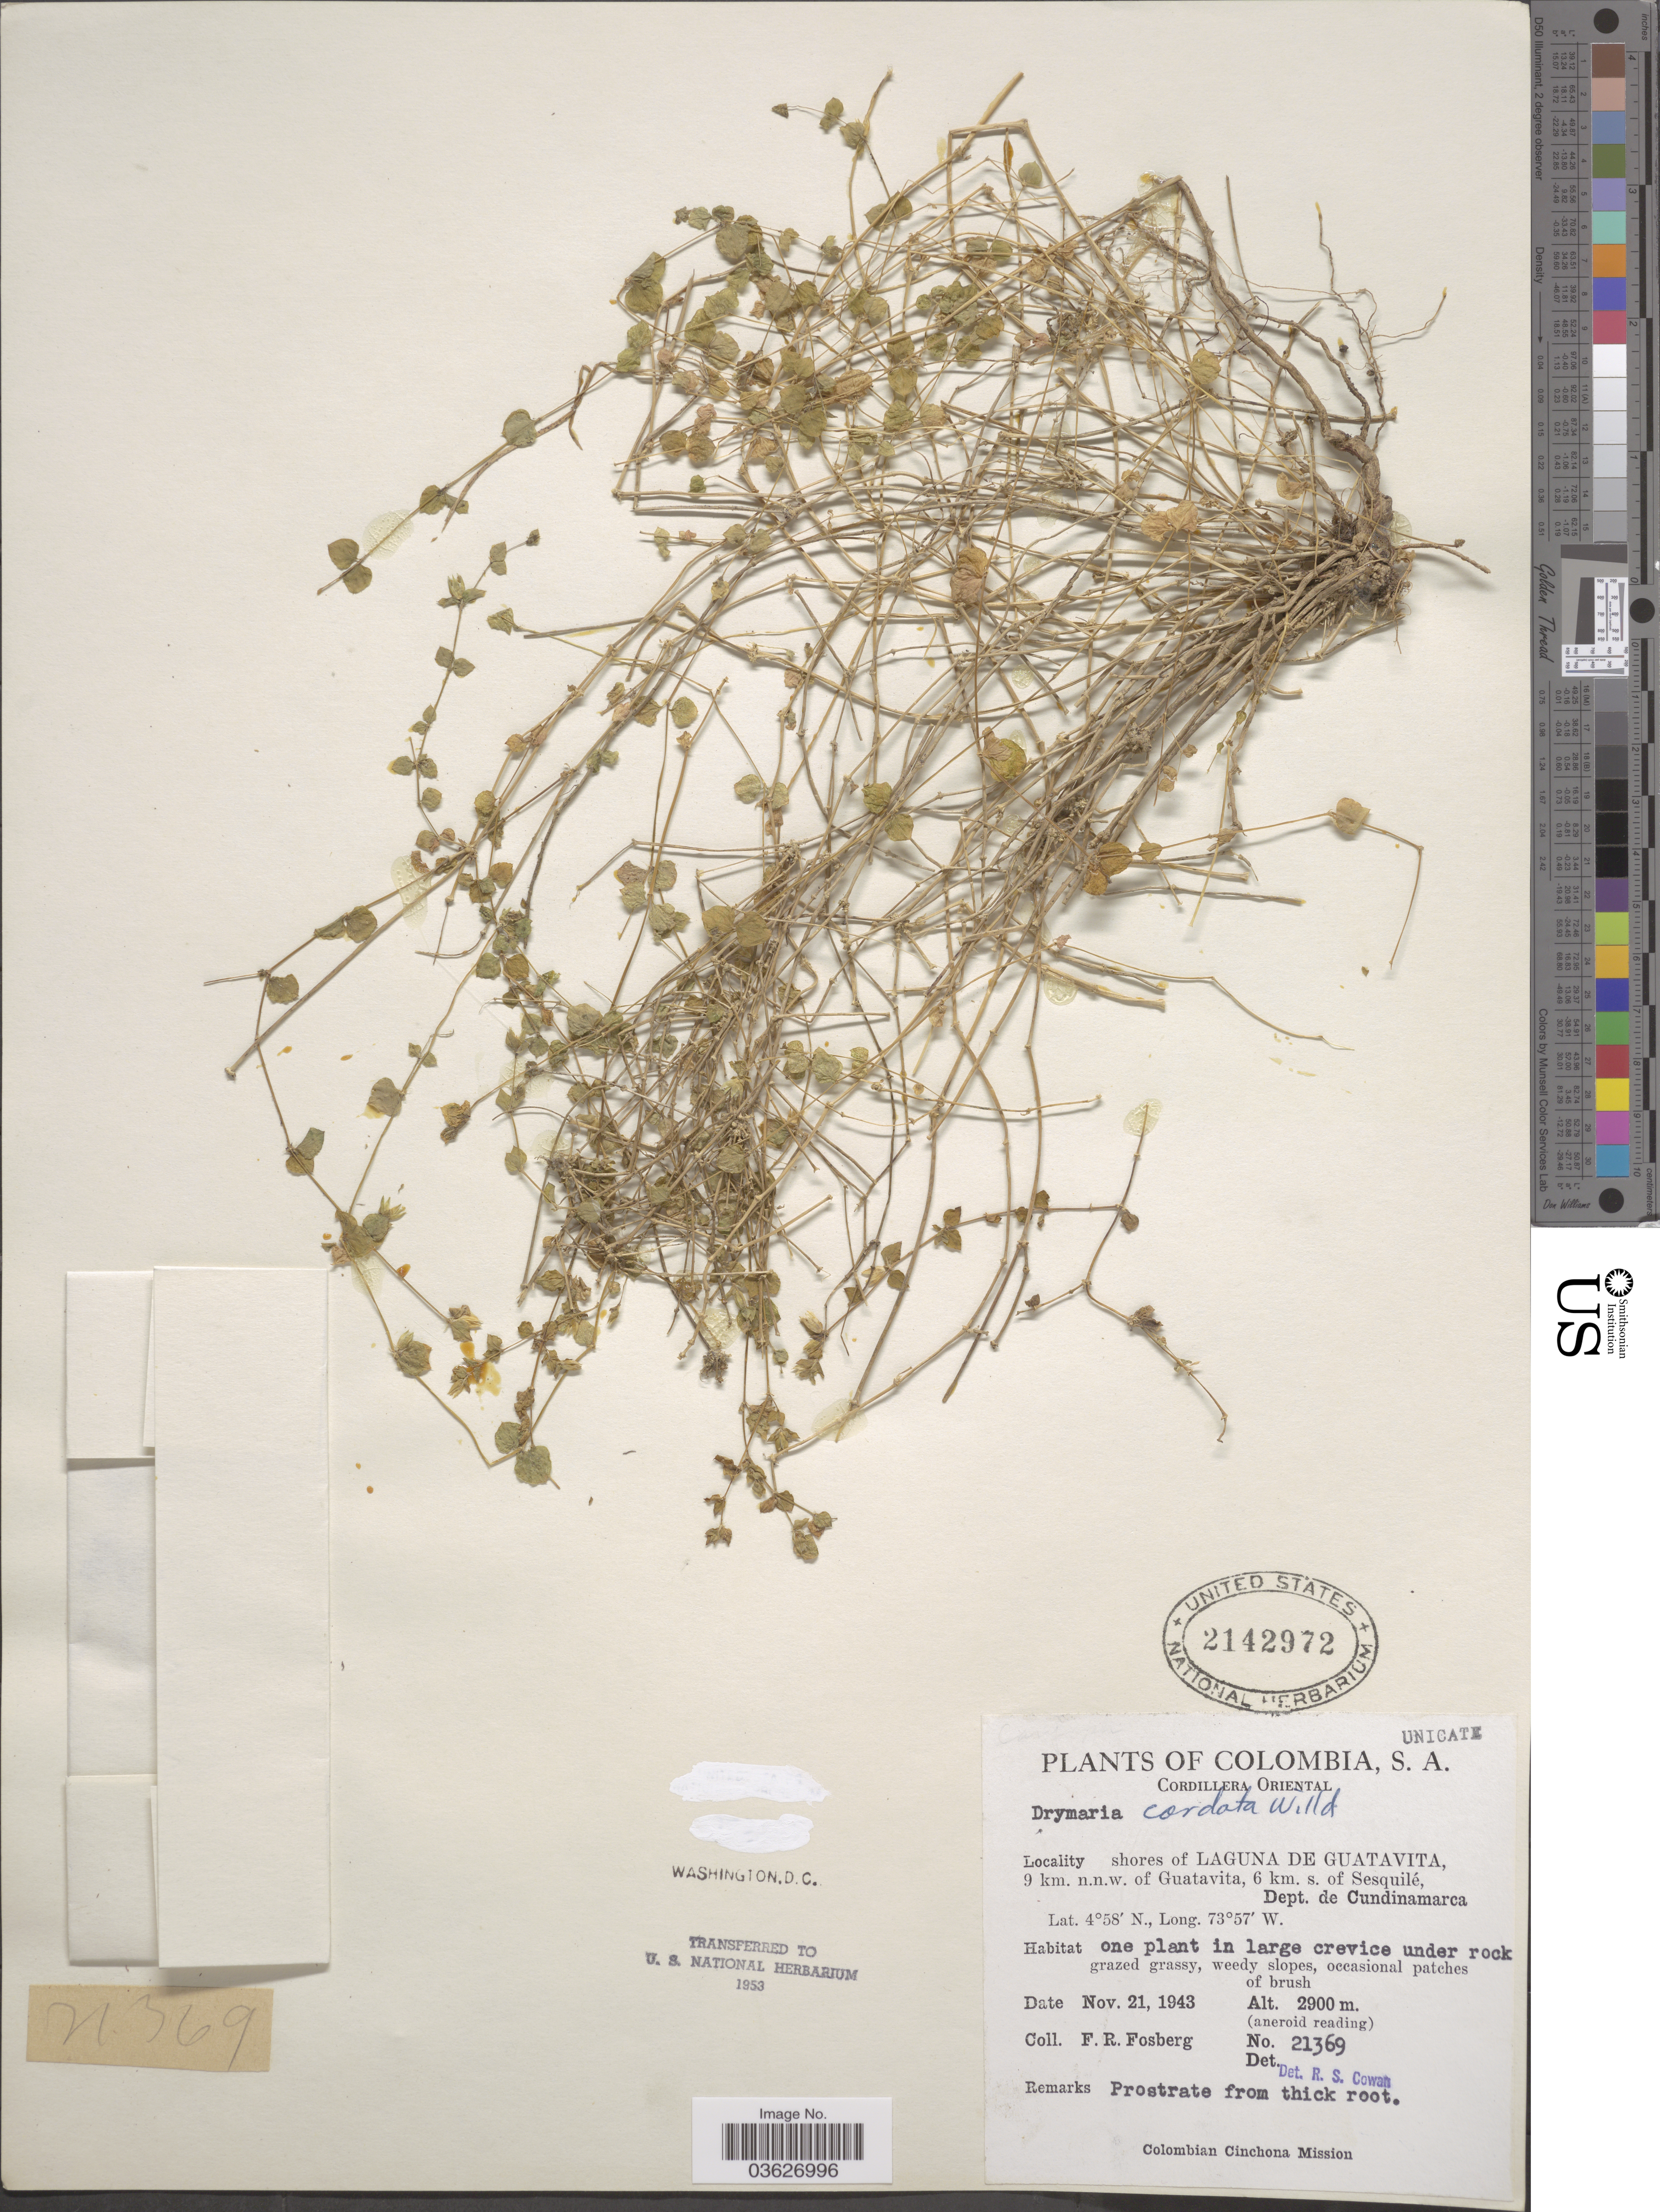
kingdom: Plantae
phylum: Tracheophyta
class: Magnoliopsida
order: Caryophyllales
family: Caryophyllaceae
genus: Drymaria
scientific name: Drymaria cordata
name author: (L.) Willd. ex Schult.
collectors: F. R. Fosberg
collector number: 21369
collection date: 1943-11-21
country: Colombia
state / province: Cundinamarca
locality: Cordillera Oriental. Shores of Laguna de Guatavita, 9 km. n.n.w. of Guatavita, 6 km. s. of Sesquilé, Dept. de Cundinamarca.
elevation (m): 2900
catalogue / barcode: US 2142972